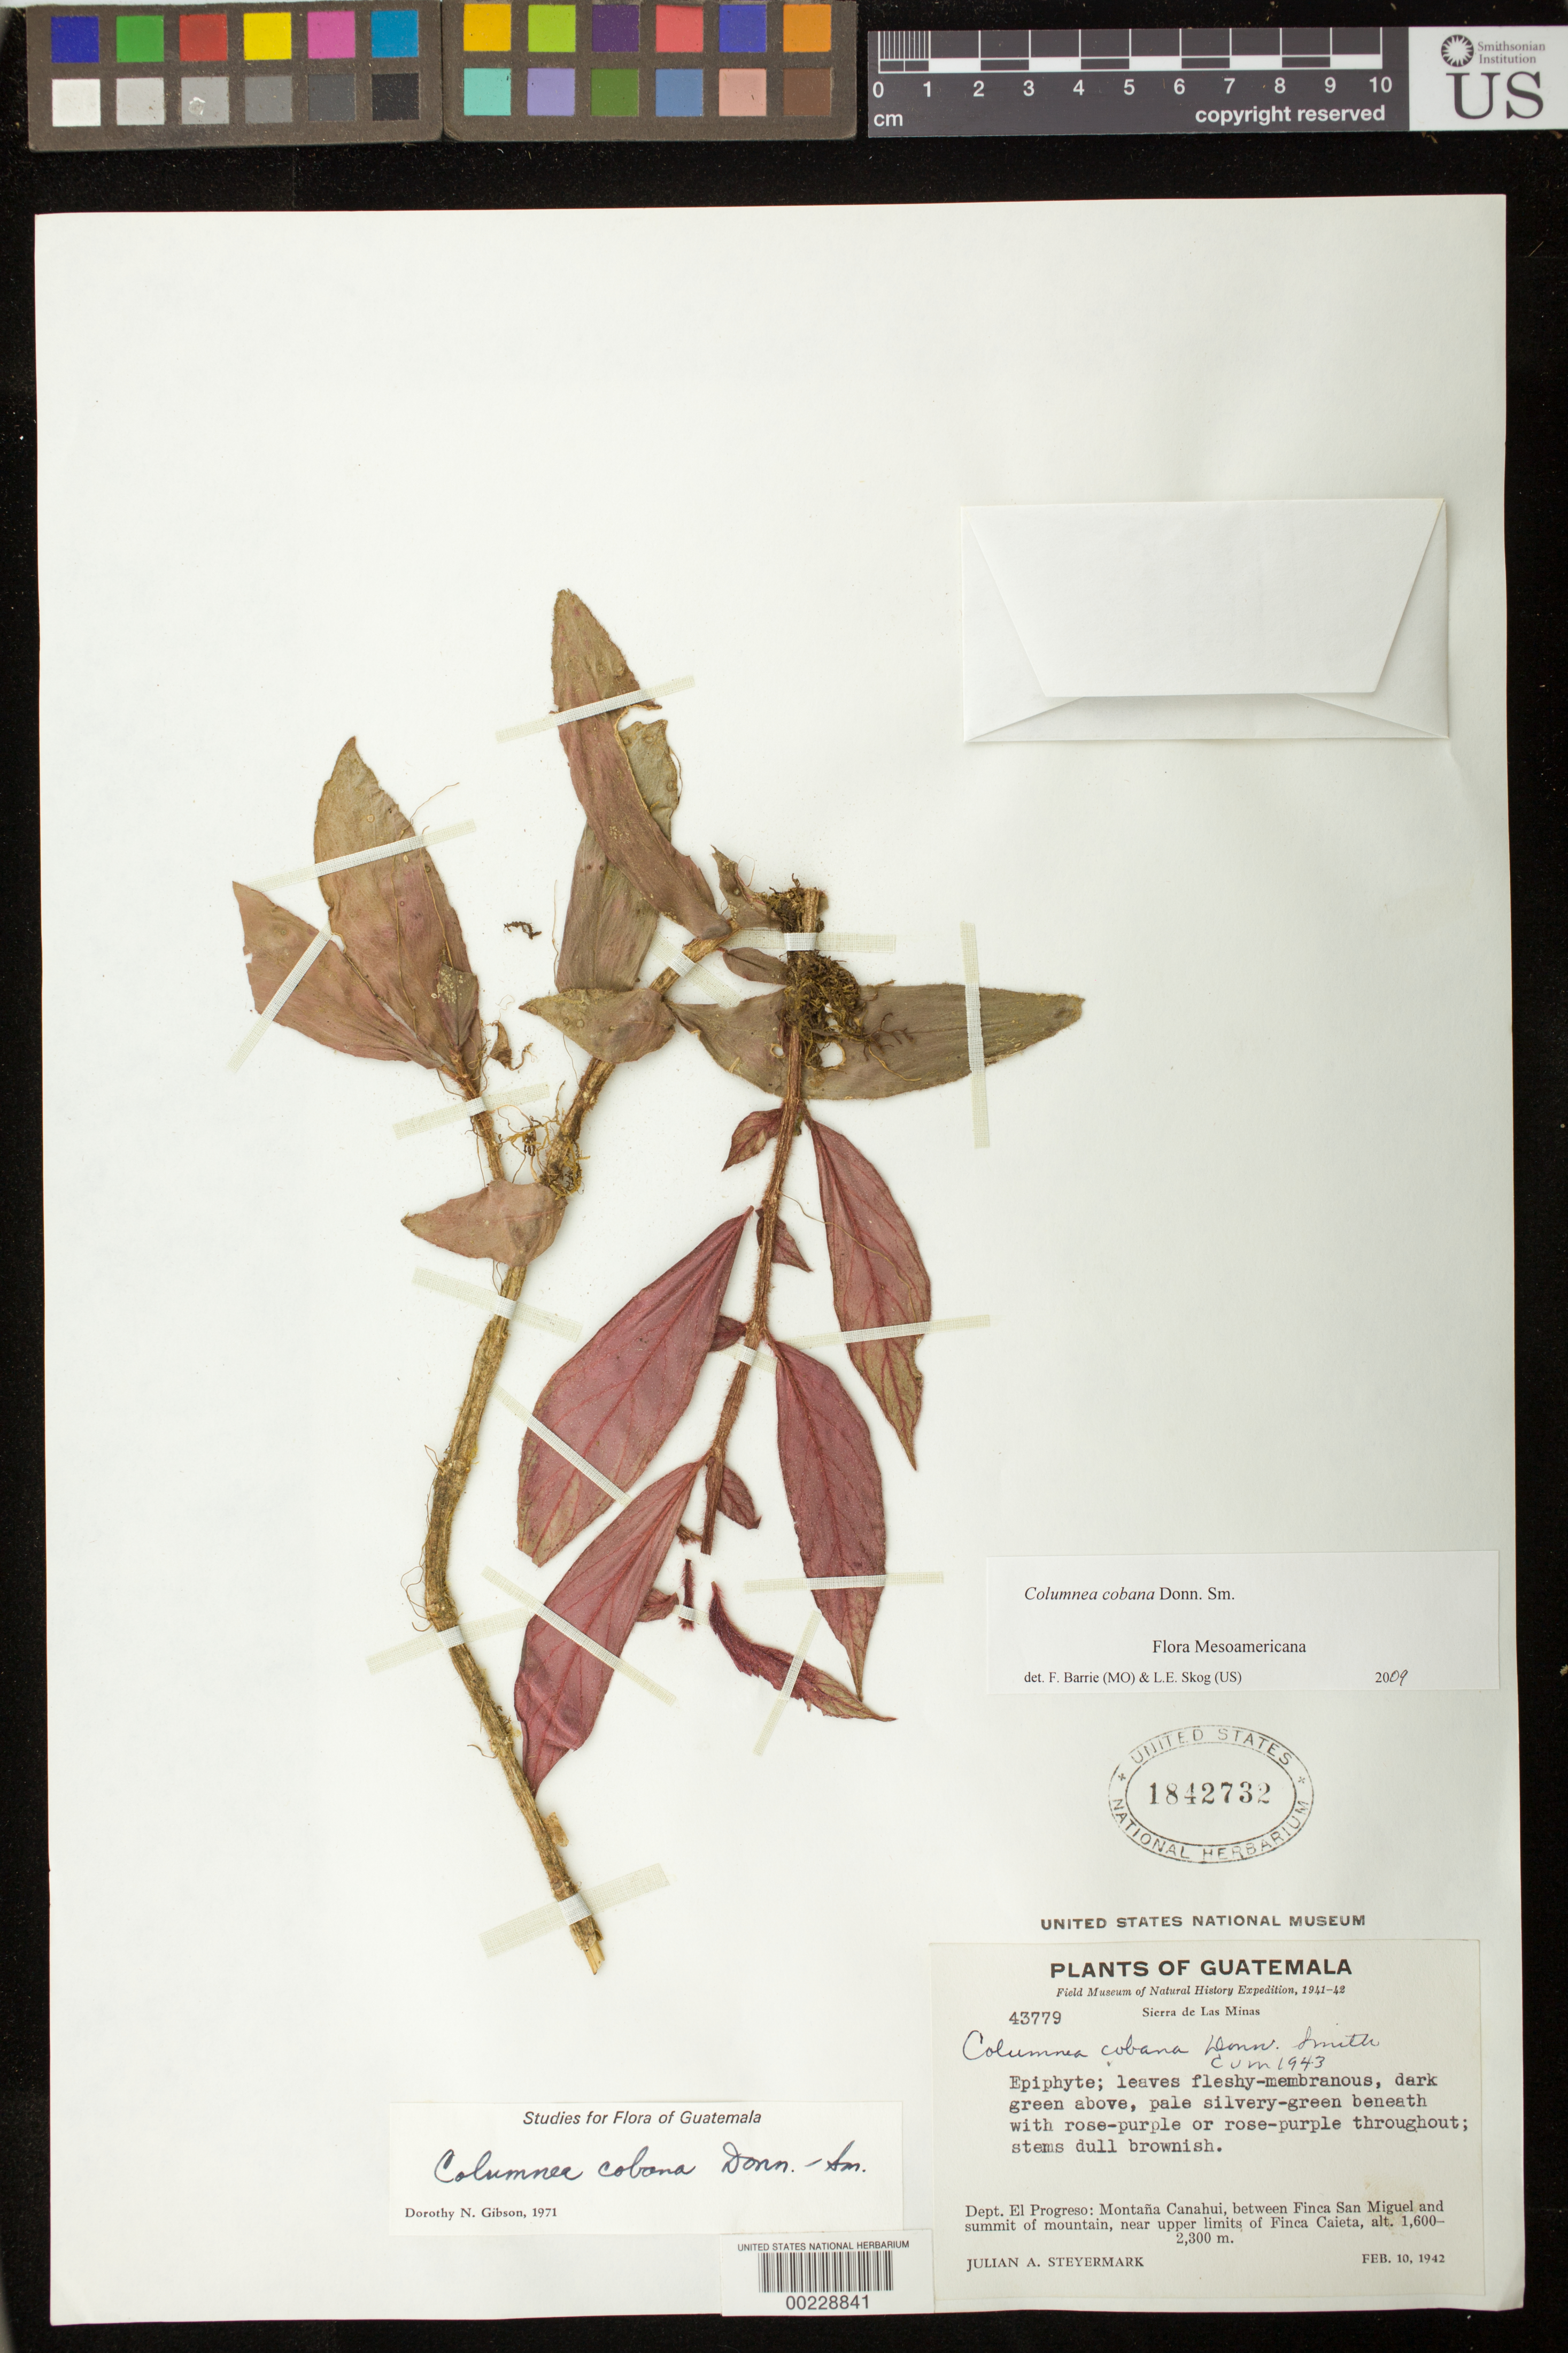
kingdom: Plantae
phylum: Tracheophyta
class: Magnoliopsida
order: Lamiales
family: Gesneriaceae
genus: Columnea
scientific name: Columnea cobana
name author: Donn. Sm.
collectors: J. Steyermark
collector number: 43779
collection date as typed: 10 Feb 1942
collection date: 1942-02-10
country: Guatemala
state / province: El Progreso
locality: Montana Canahui between Finca San Miguel and summit of mountain, near upper limits of Finca Caieta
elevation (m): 1600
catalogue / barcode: US 1842732